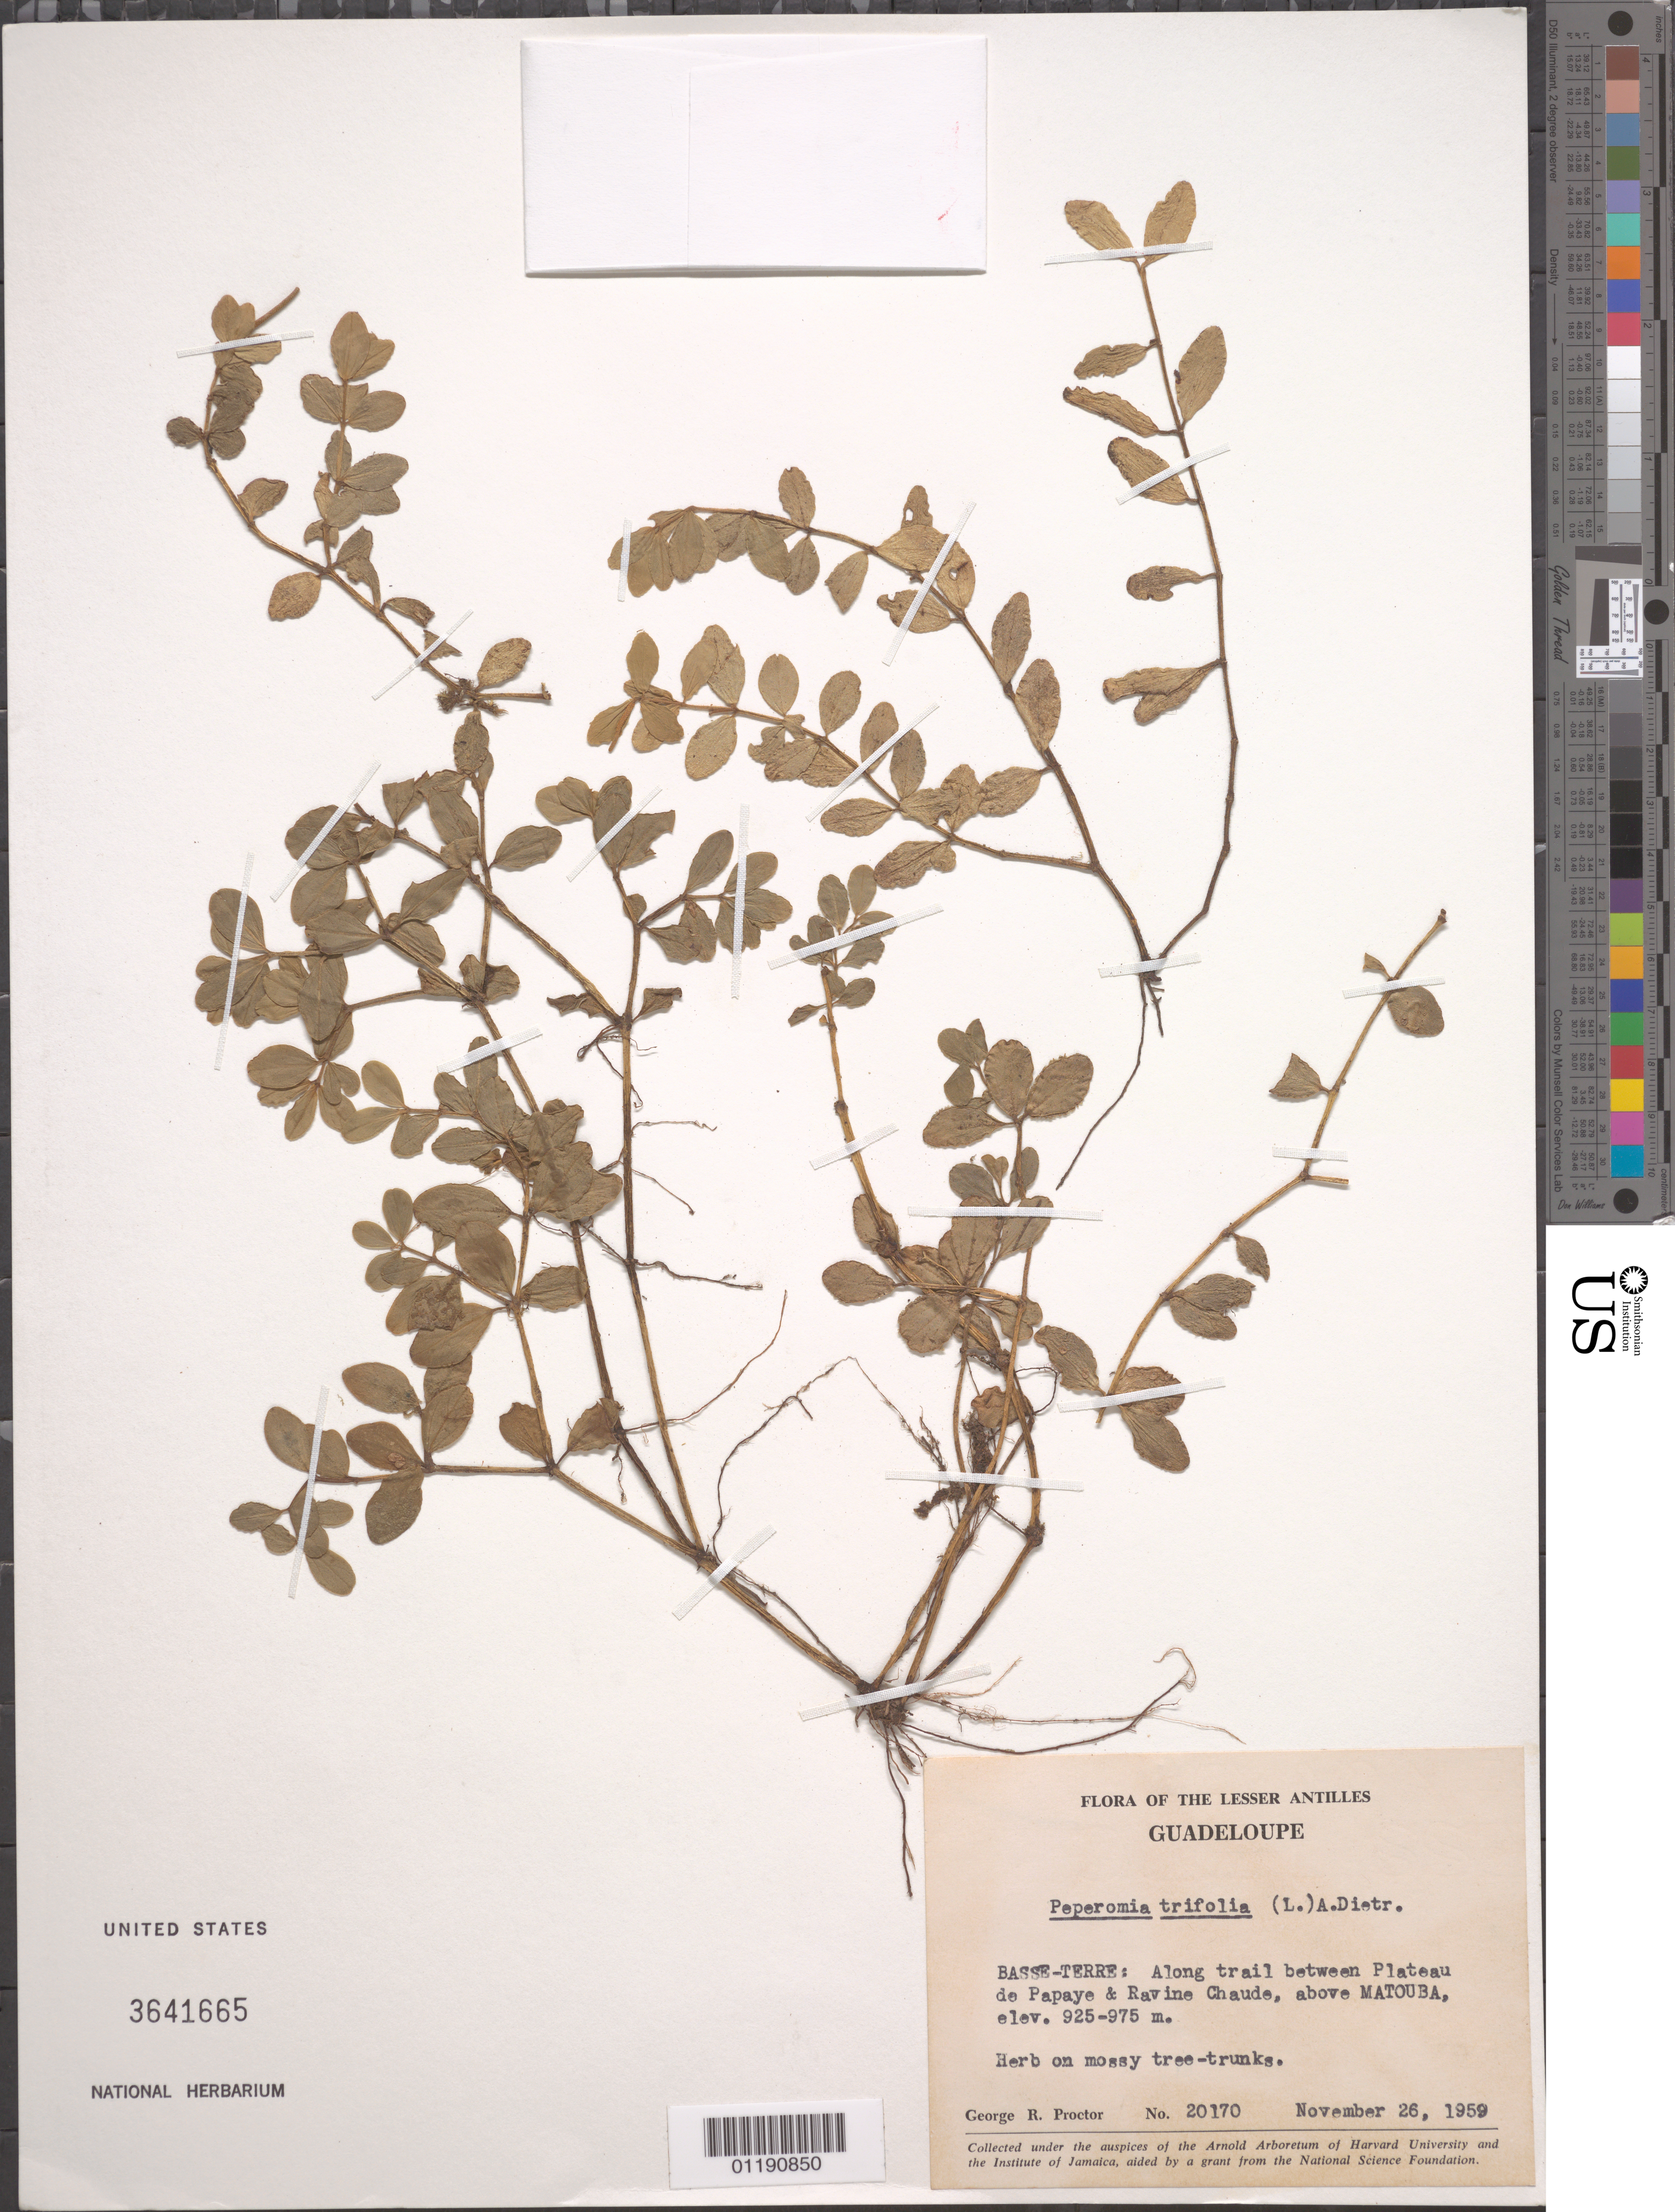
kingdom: Plantae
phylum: Tracheophyta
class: Magnoliopsida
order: Piperales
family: Piperaceae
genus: Peperomia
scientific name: Peperomia trifolia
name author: (L.) A. Dietr.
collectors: G. R. Proctor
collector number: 20170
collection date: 1959-11-26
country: Guadeloupe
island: Basse-Terre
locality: Basse-terre. Along trail between Plateau de Papaya and Ravine Chaude, above Matouba.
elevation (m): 925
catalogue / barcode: US 3641665